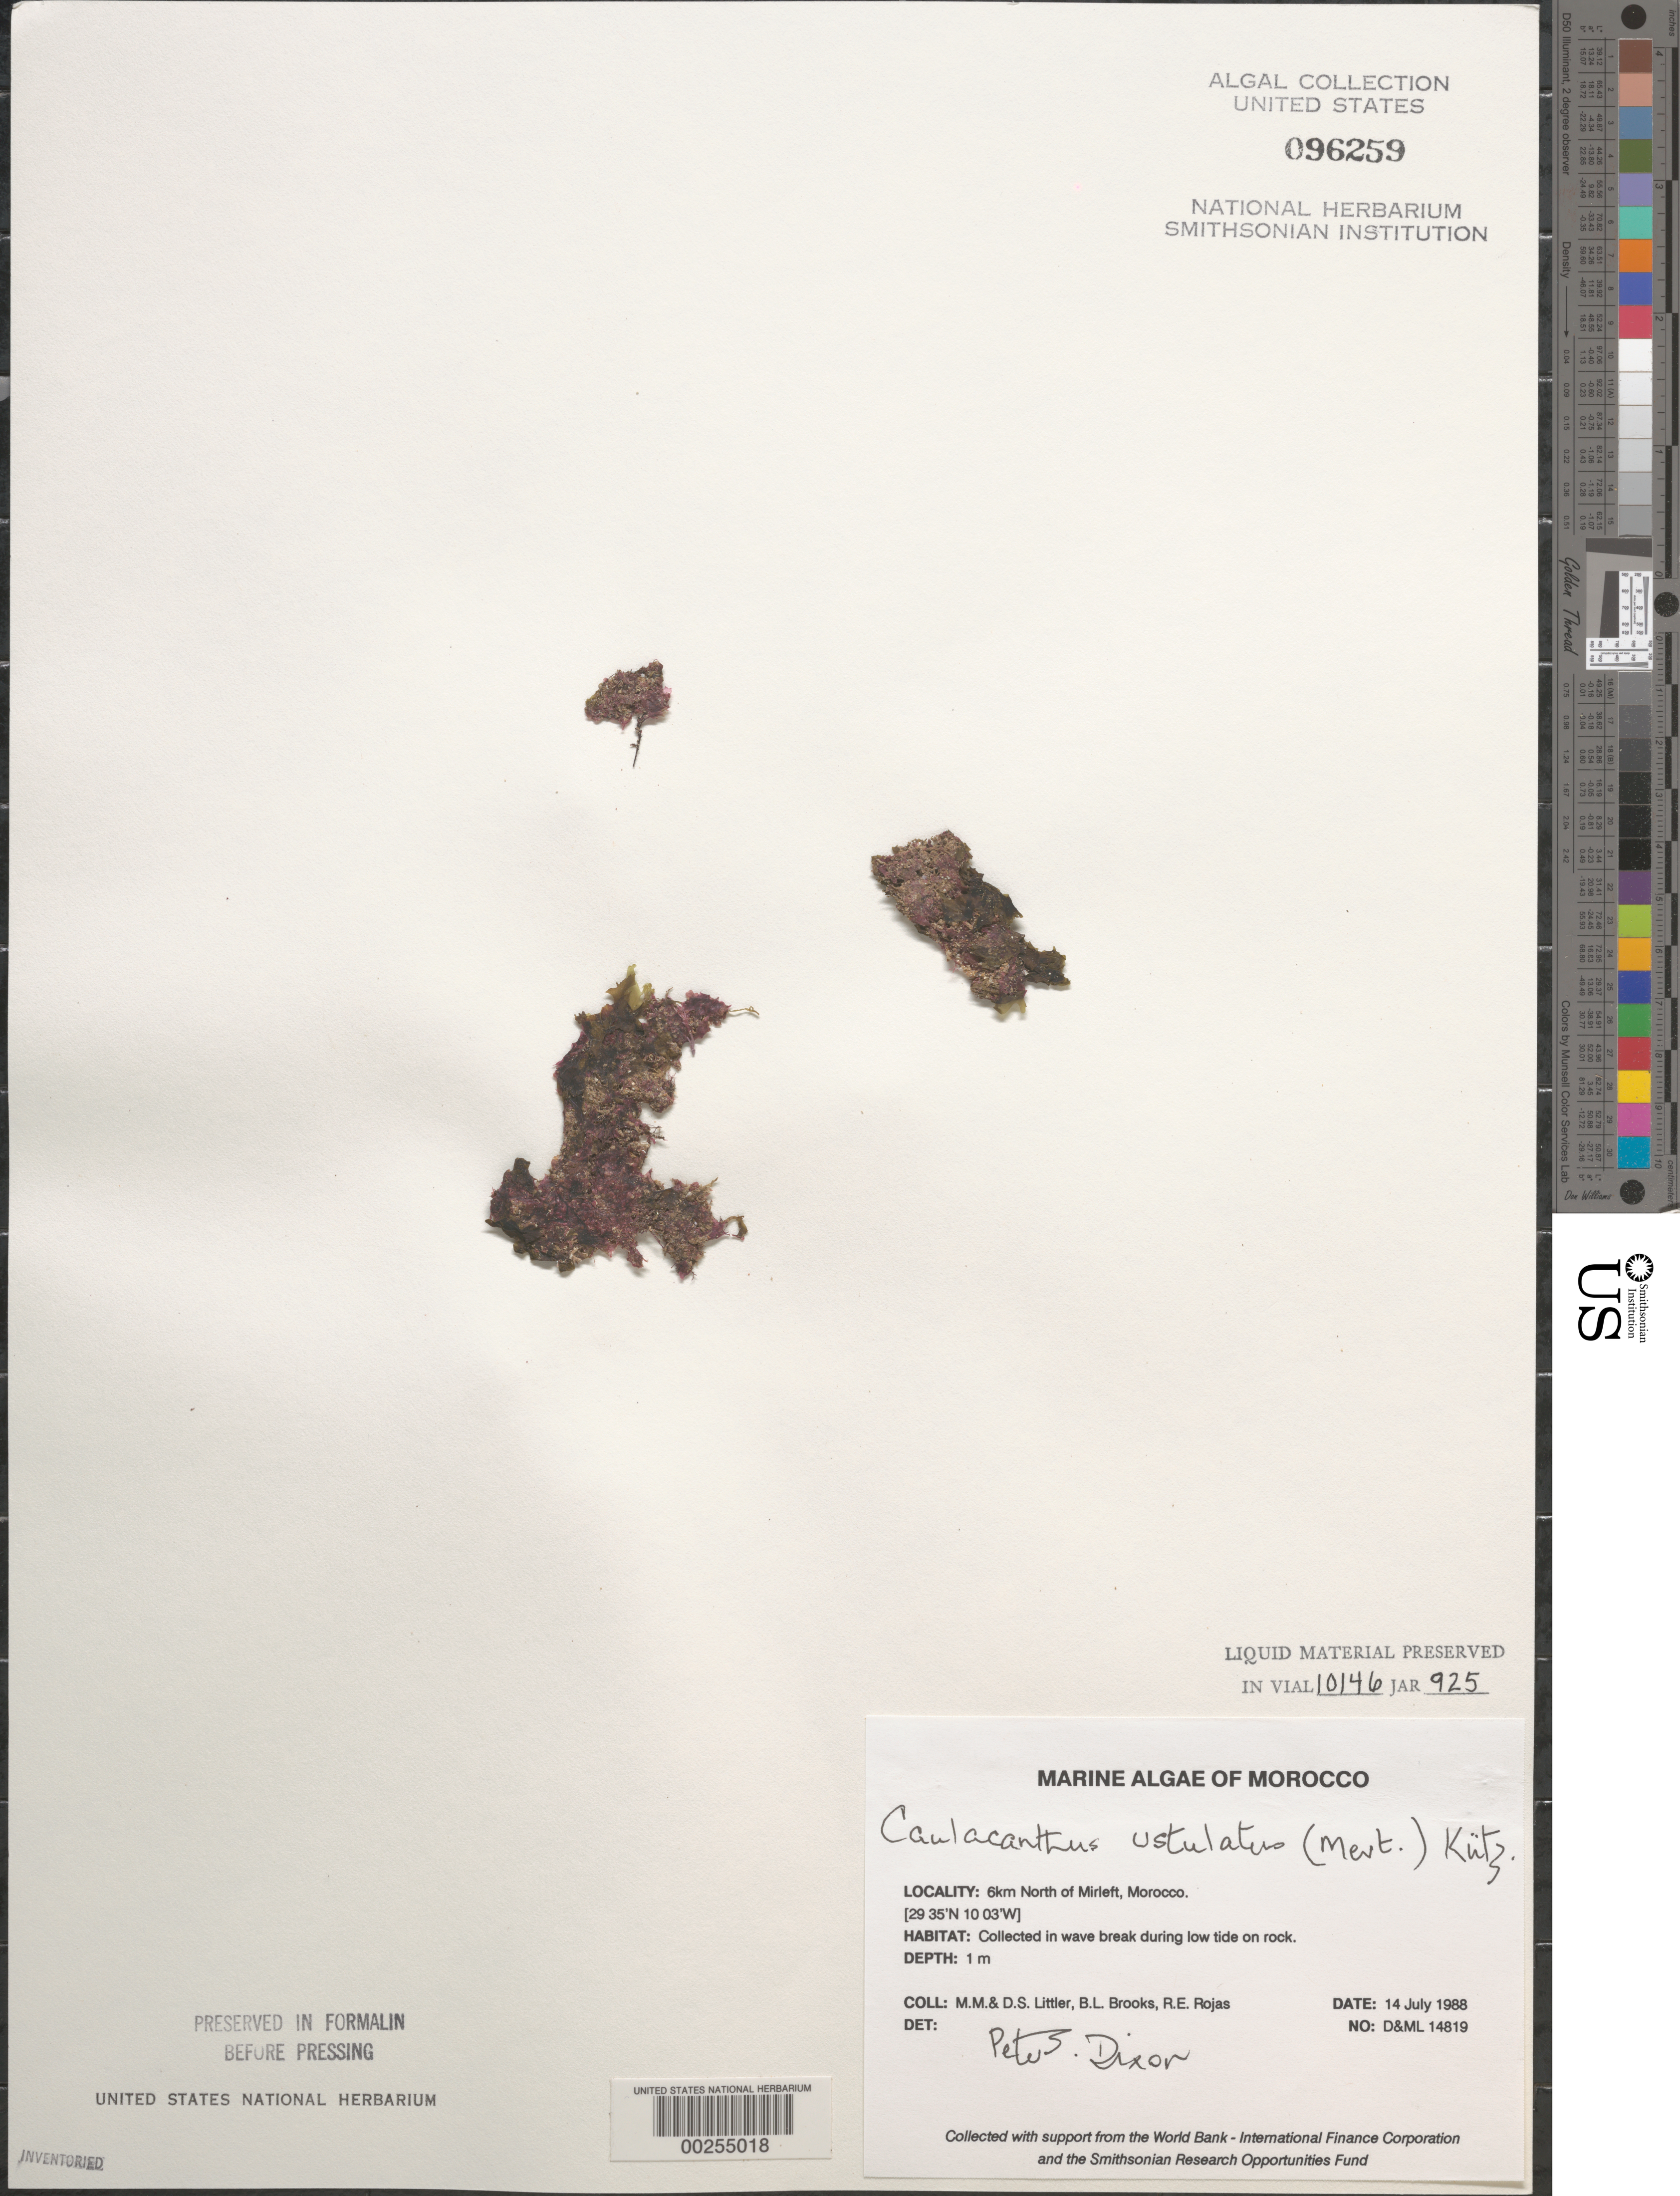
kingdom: Plantae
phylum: Rhodophyta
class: Florideophyceae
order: Gigartinales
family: Caulacanthaceae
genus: Caulacanthus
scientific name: Caulacanthus ustulatus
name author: (Mert. ex Turner) Kütz.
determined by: Dixon, P. S.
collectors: M. M. Littler, D. S. Littler, B. Brooks & R. Rojas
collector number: D&ML 14819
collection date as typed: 14 Jul 1988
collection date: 1988-07-14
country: Morocco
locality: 6 km north of Mirleft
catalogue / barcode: US 96259